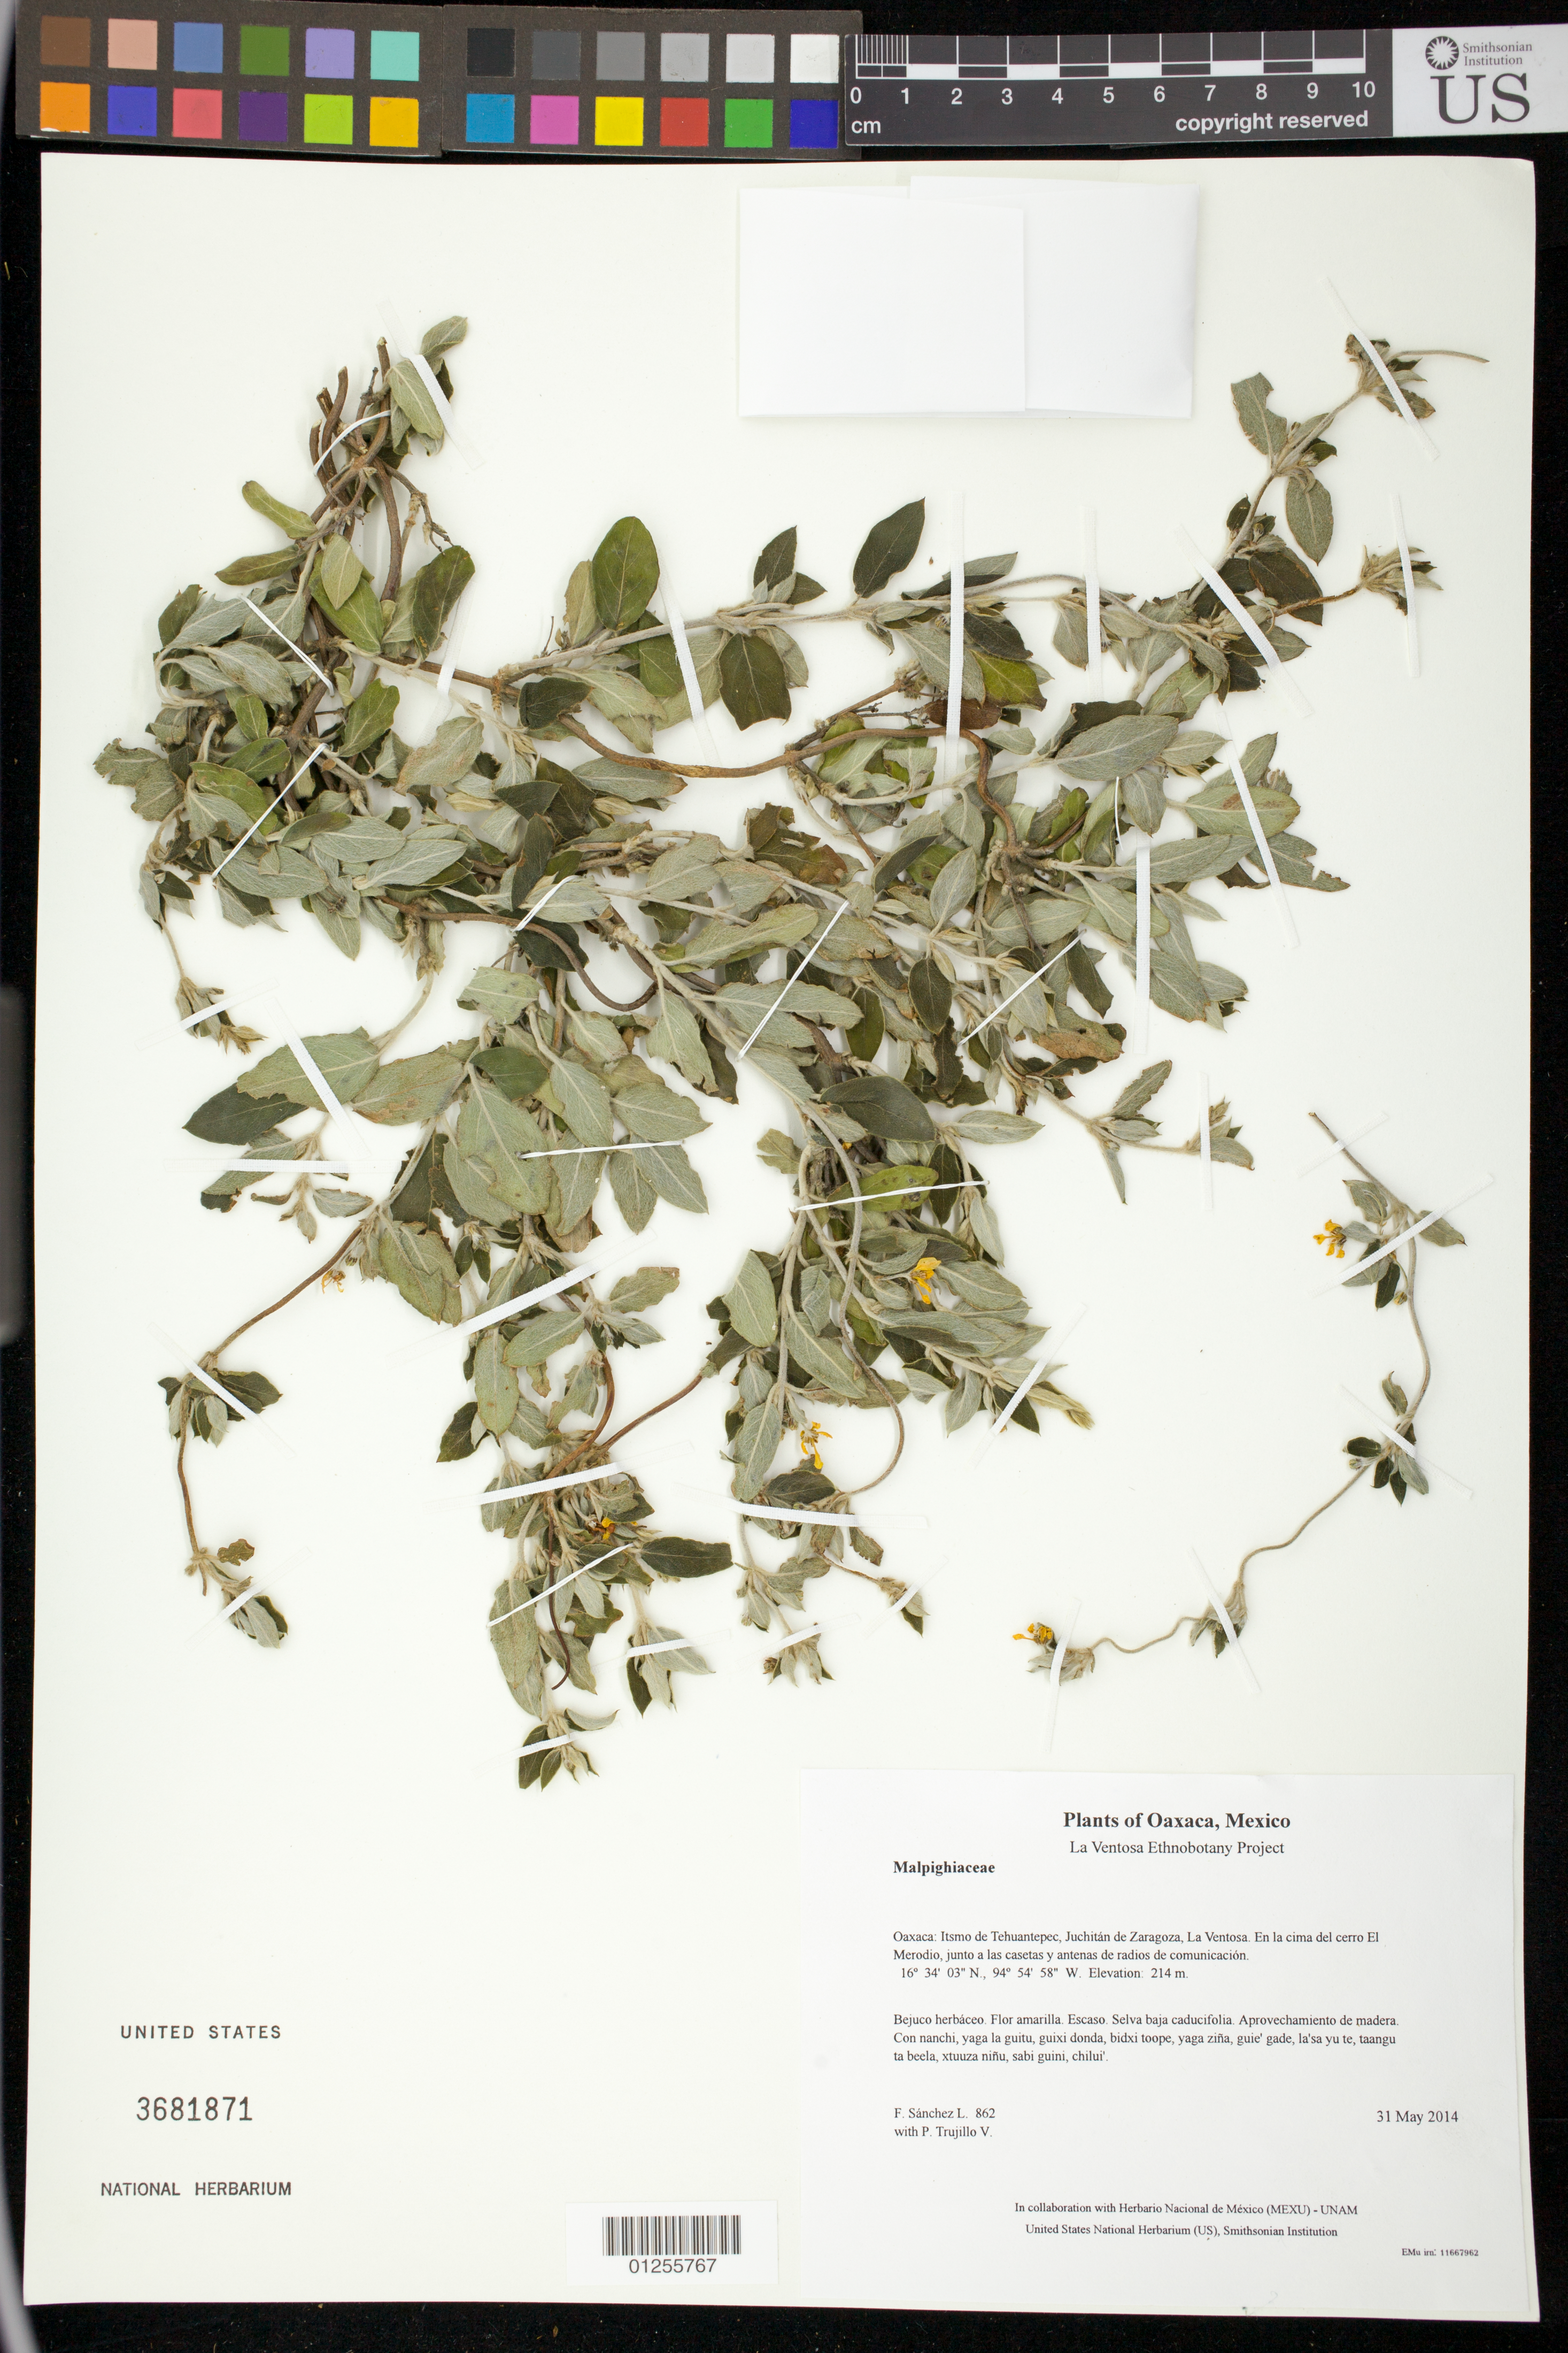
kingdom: Plantae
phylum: Tracheophyta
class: Magnoliopsida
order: Malpighiales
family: Malpighiaceae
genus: Gaudichaudia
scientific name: Gaudichaudia albida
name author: Schltdl. & Cham.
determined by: Velasco G., Kenia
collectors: F. Sánchez L. & P. Trujillo V.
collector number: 862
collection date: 2014-05-31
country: Mexico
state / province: Oaxaca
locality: Itsmo de Tehuantepec, Juchitán de Zaragoza, La Ventosa. En la cima del cerro El Merodio, junto a las casetas y antenas de radios de comunicación.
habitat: Selva baja caducifolia. Aprovechamiento de madera.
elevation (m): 214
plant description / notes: JEBOT, MEXU, SERO, US; Luba'. Guie' naguchi. Huaxie'.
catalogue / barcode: US 3681871